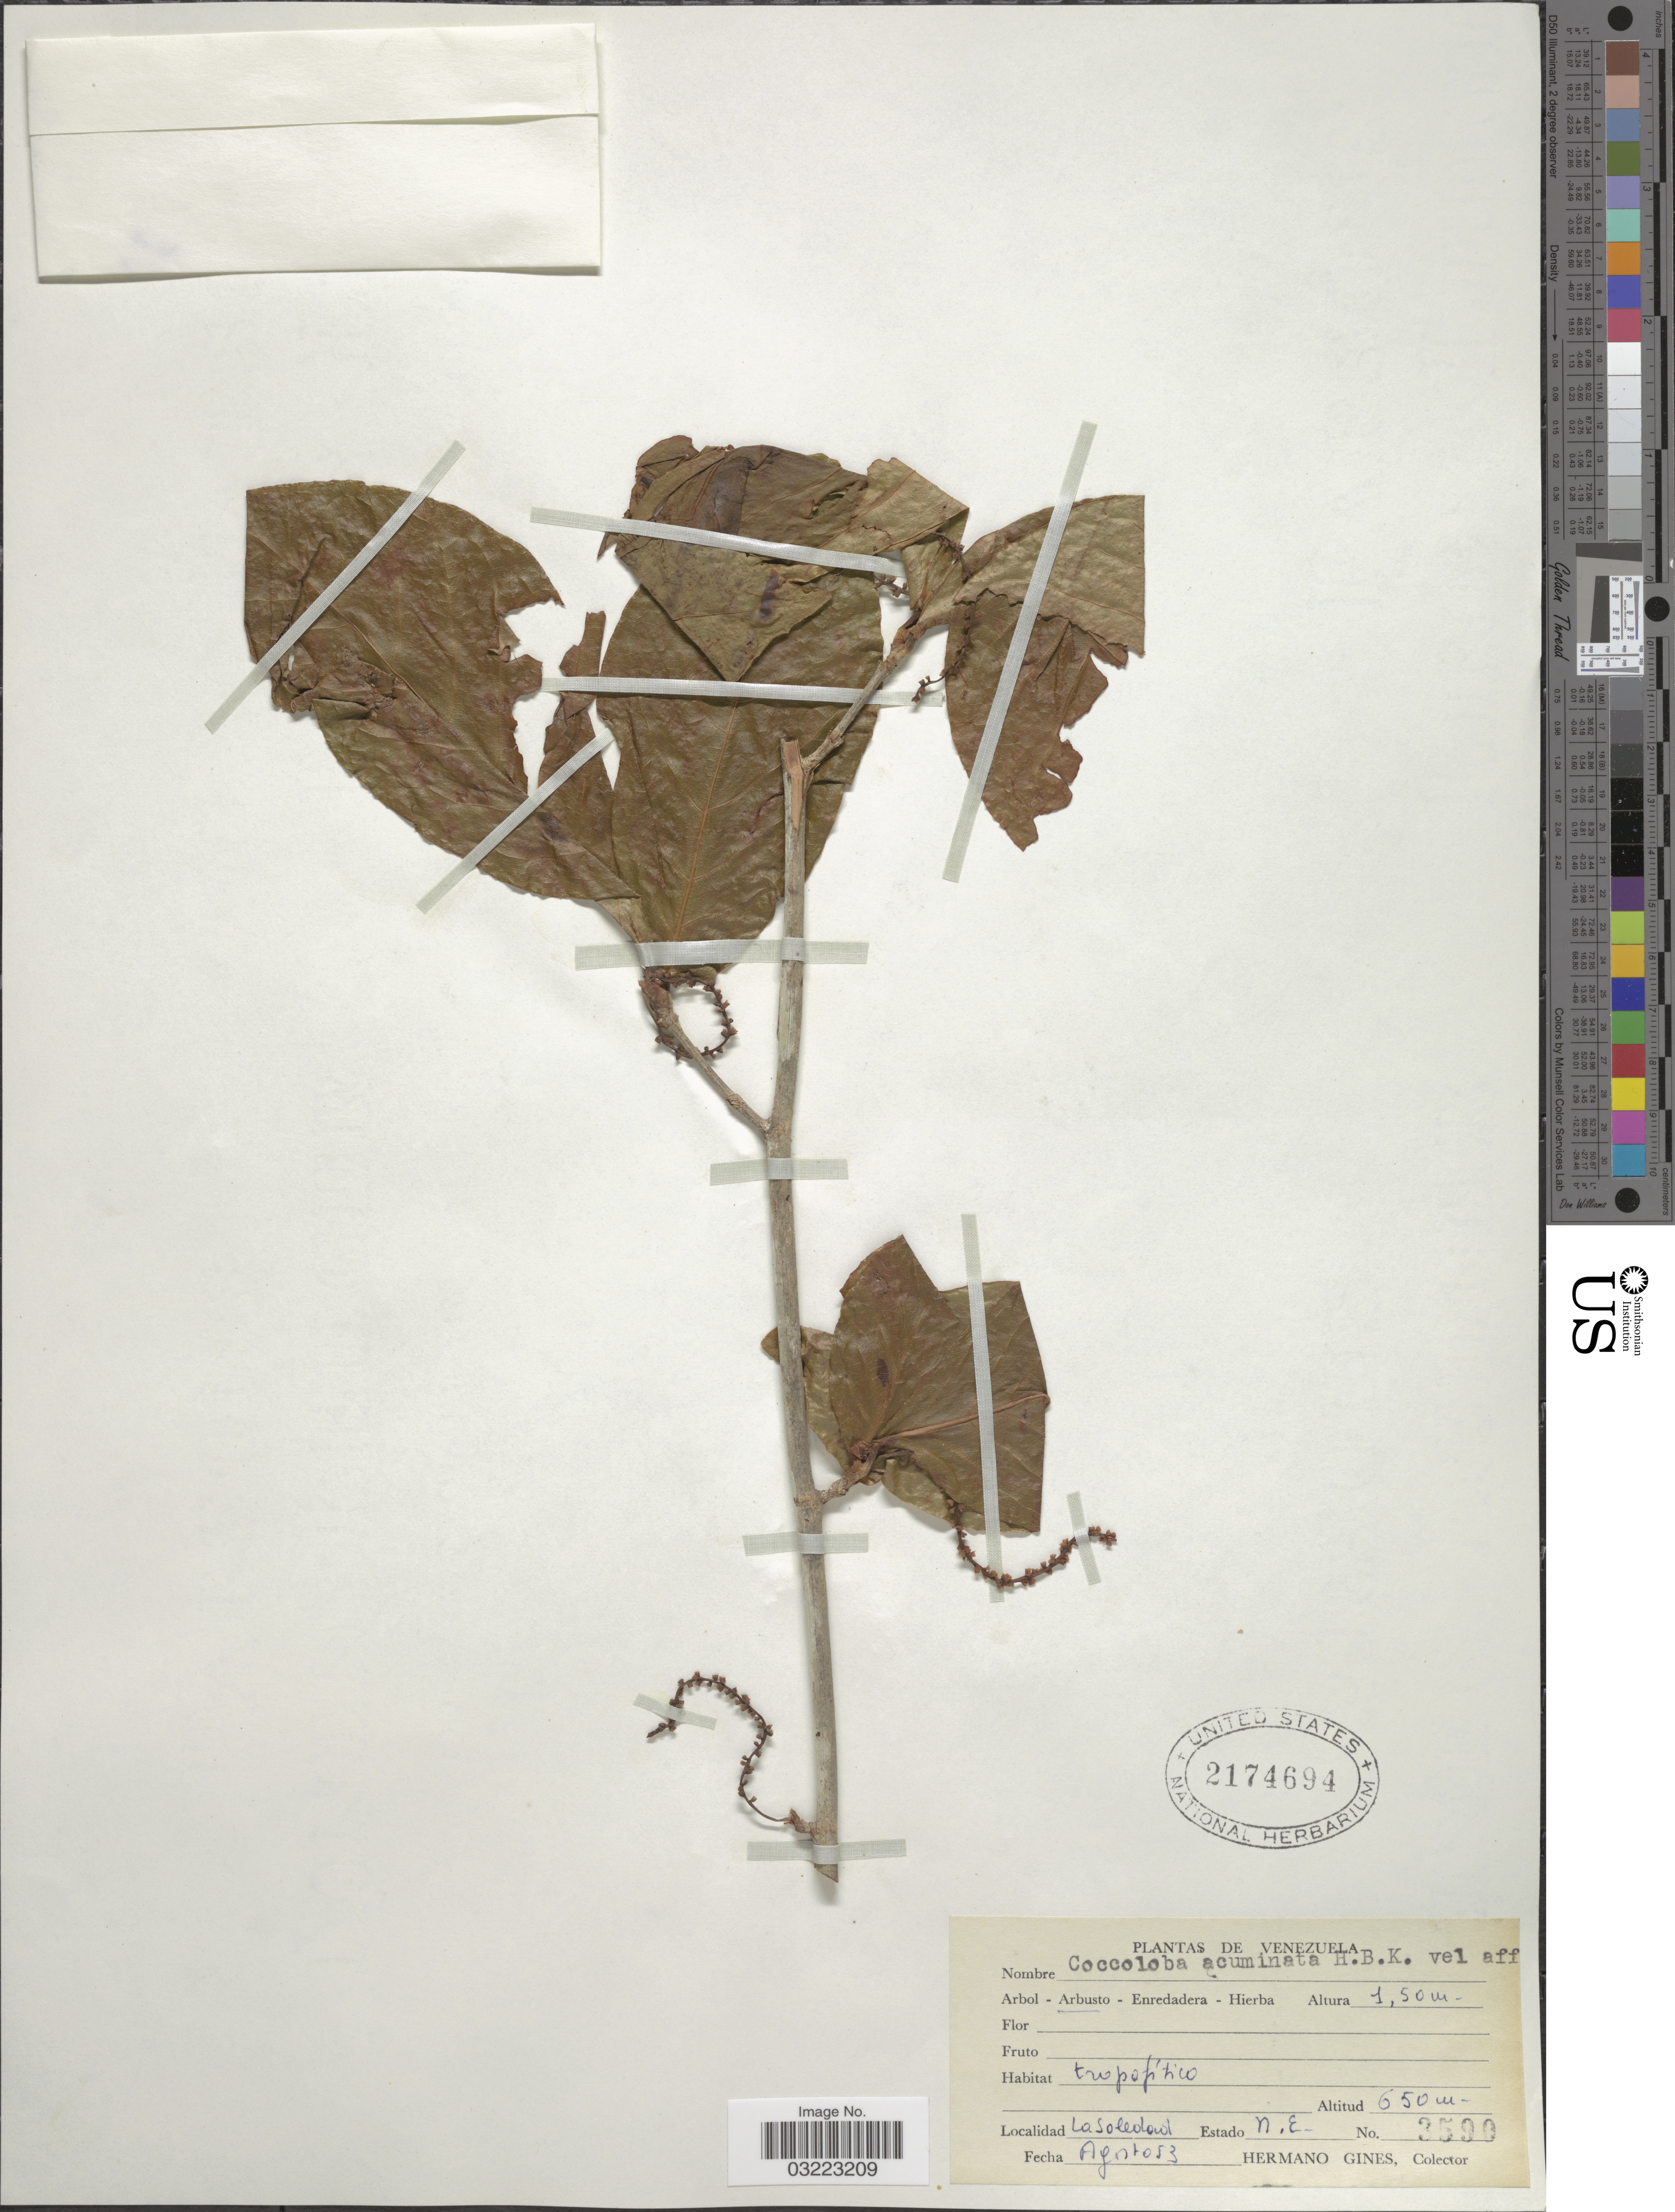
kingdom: Plantae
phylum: Tracheophyta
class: Magnoliopsida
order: Caryophyllales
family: Polygonaceae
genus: Coccoloba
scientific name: Coccoloba acuminata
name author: Kunth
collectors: Bro. Gines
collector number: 3590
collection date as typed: Transcribed d/m/y: /8/53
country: Venezuela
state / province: Nueva Esparta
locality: La Soledad.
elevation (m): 650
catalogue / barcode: US 2174694